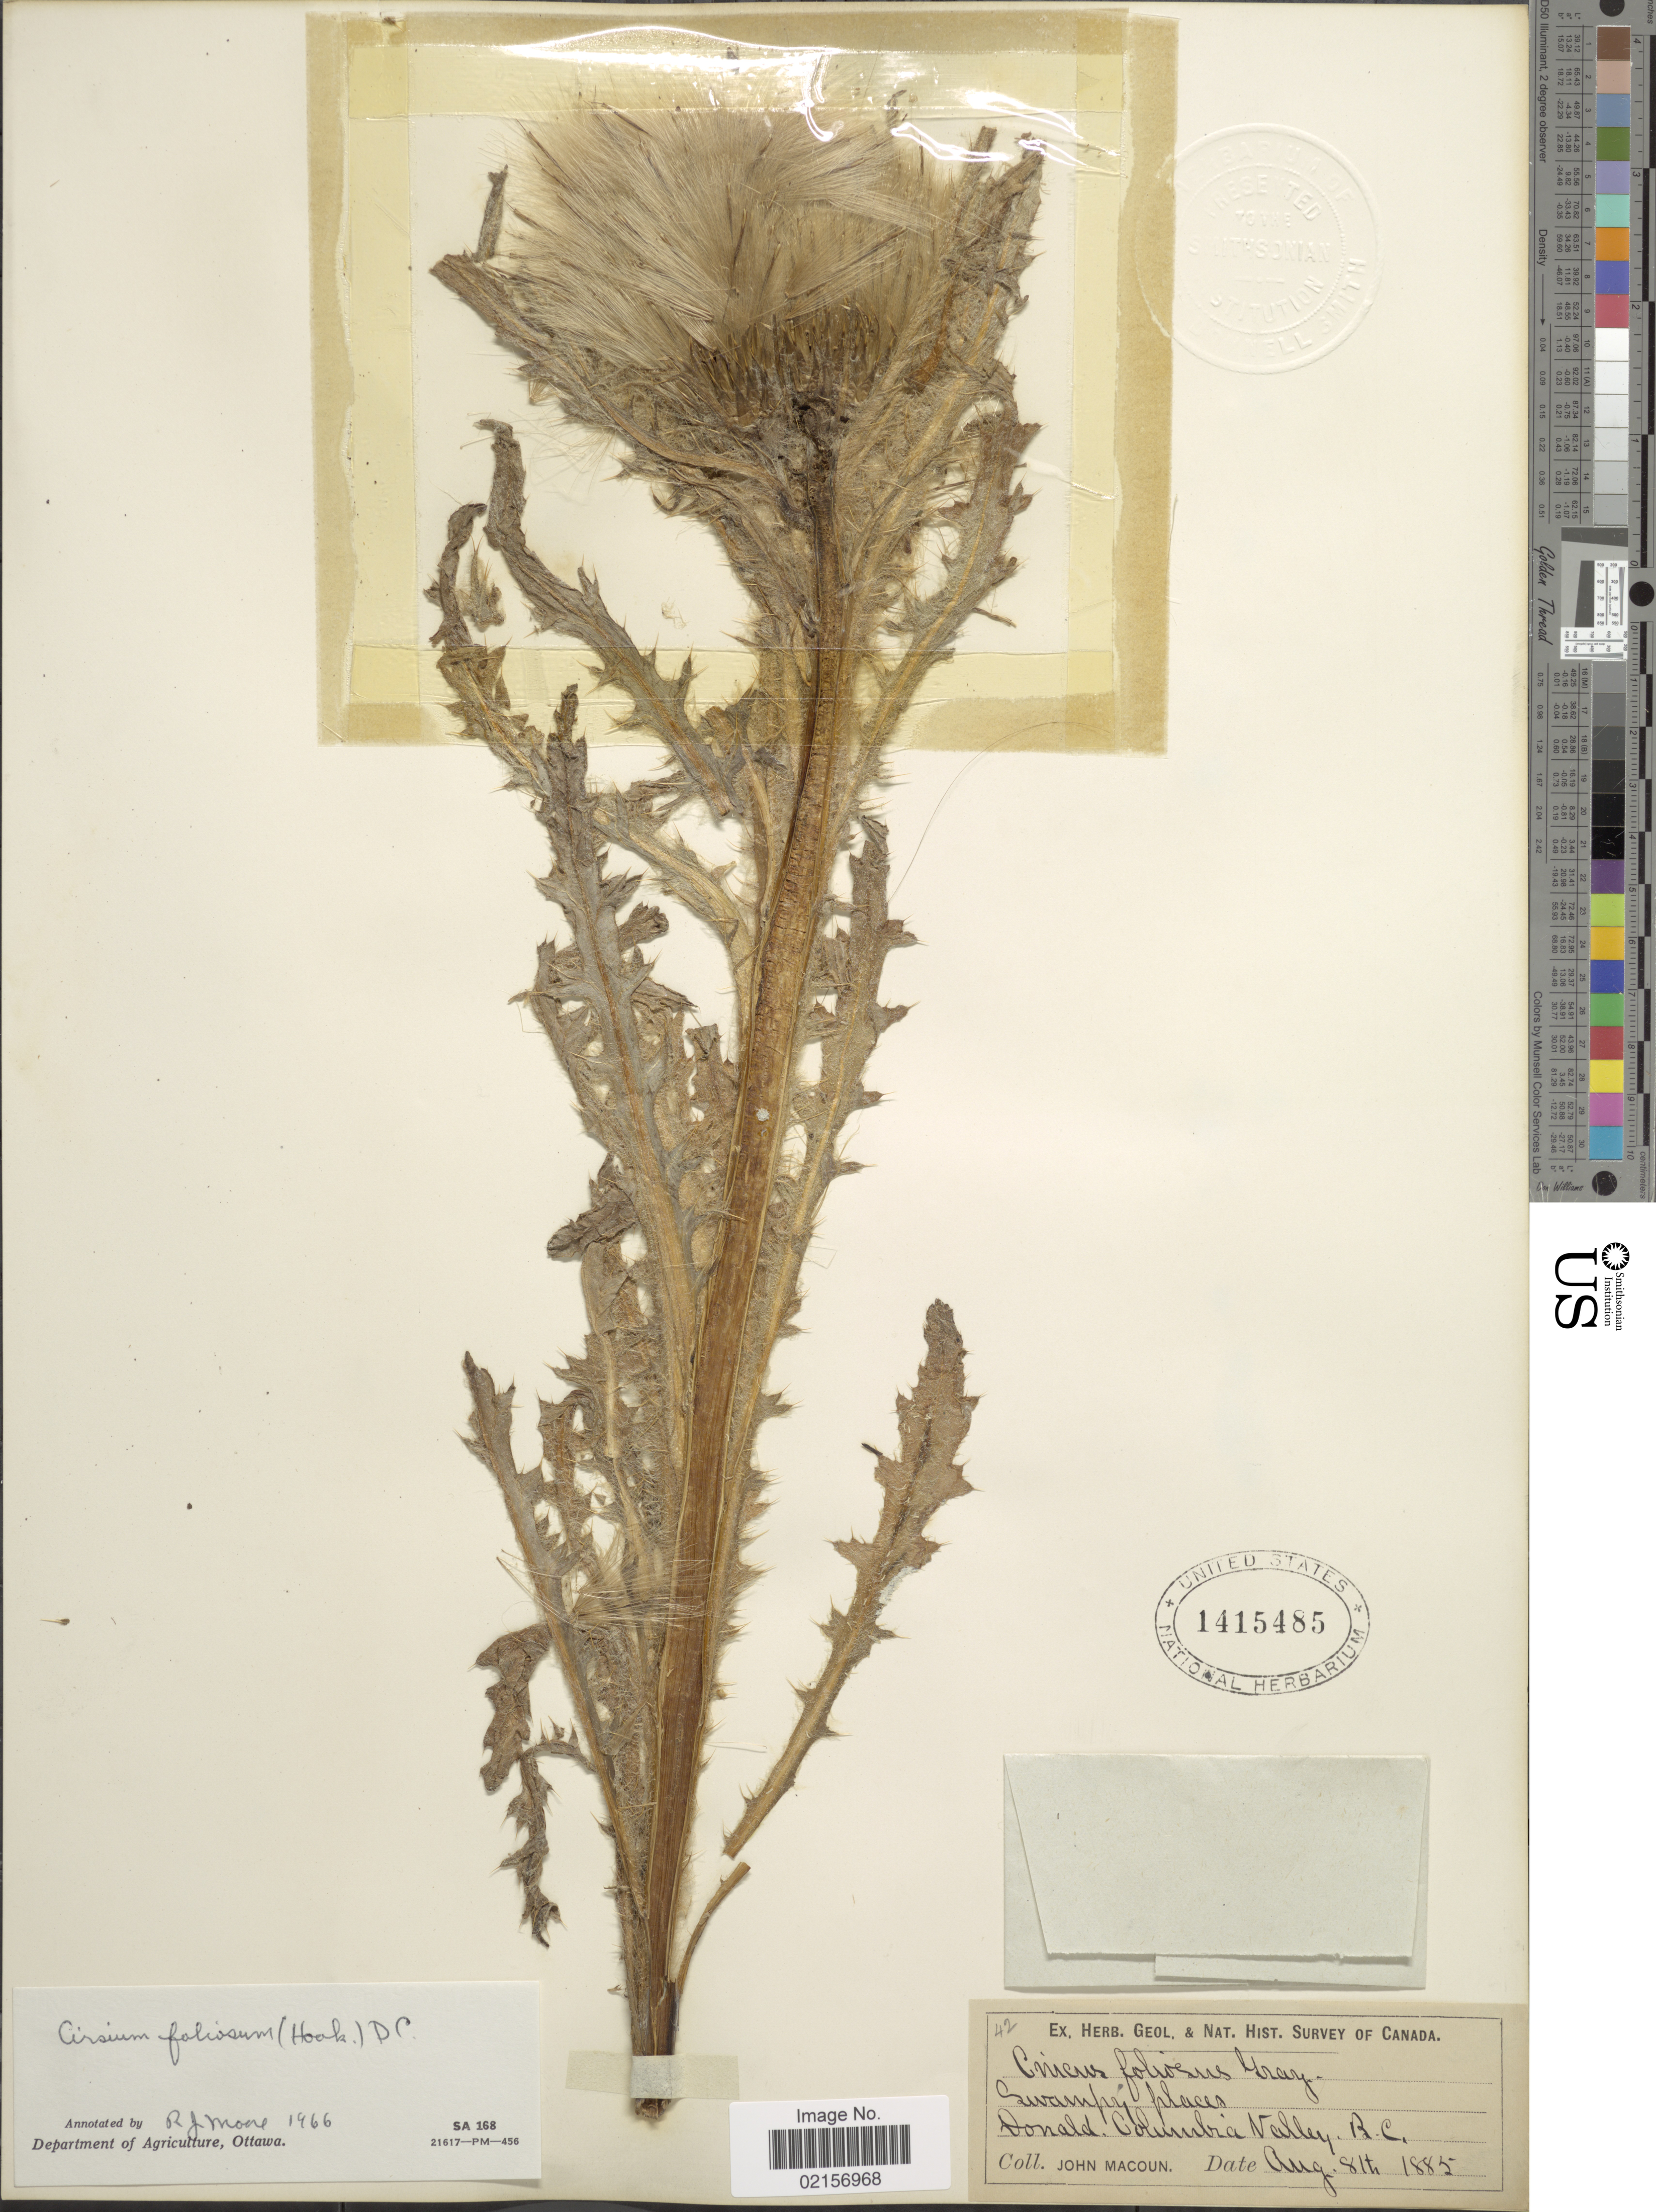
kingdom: Plantae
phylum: Tracheophyta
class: Magnoliopsida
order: Asterales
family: Asteraceae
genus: Cirsium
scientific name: Cirsium foliosum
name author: (Hook.) DC.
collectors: J. Macoun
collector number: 42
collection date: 1885-08-08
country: Canada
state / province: British Columbia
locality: Swampy places, Donald. Columbia Valley, B.C.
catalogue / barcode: US 1415485